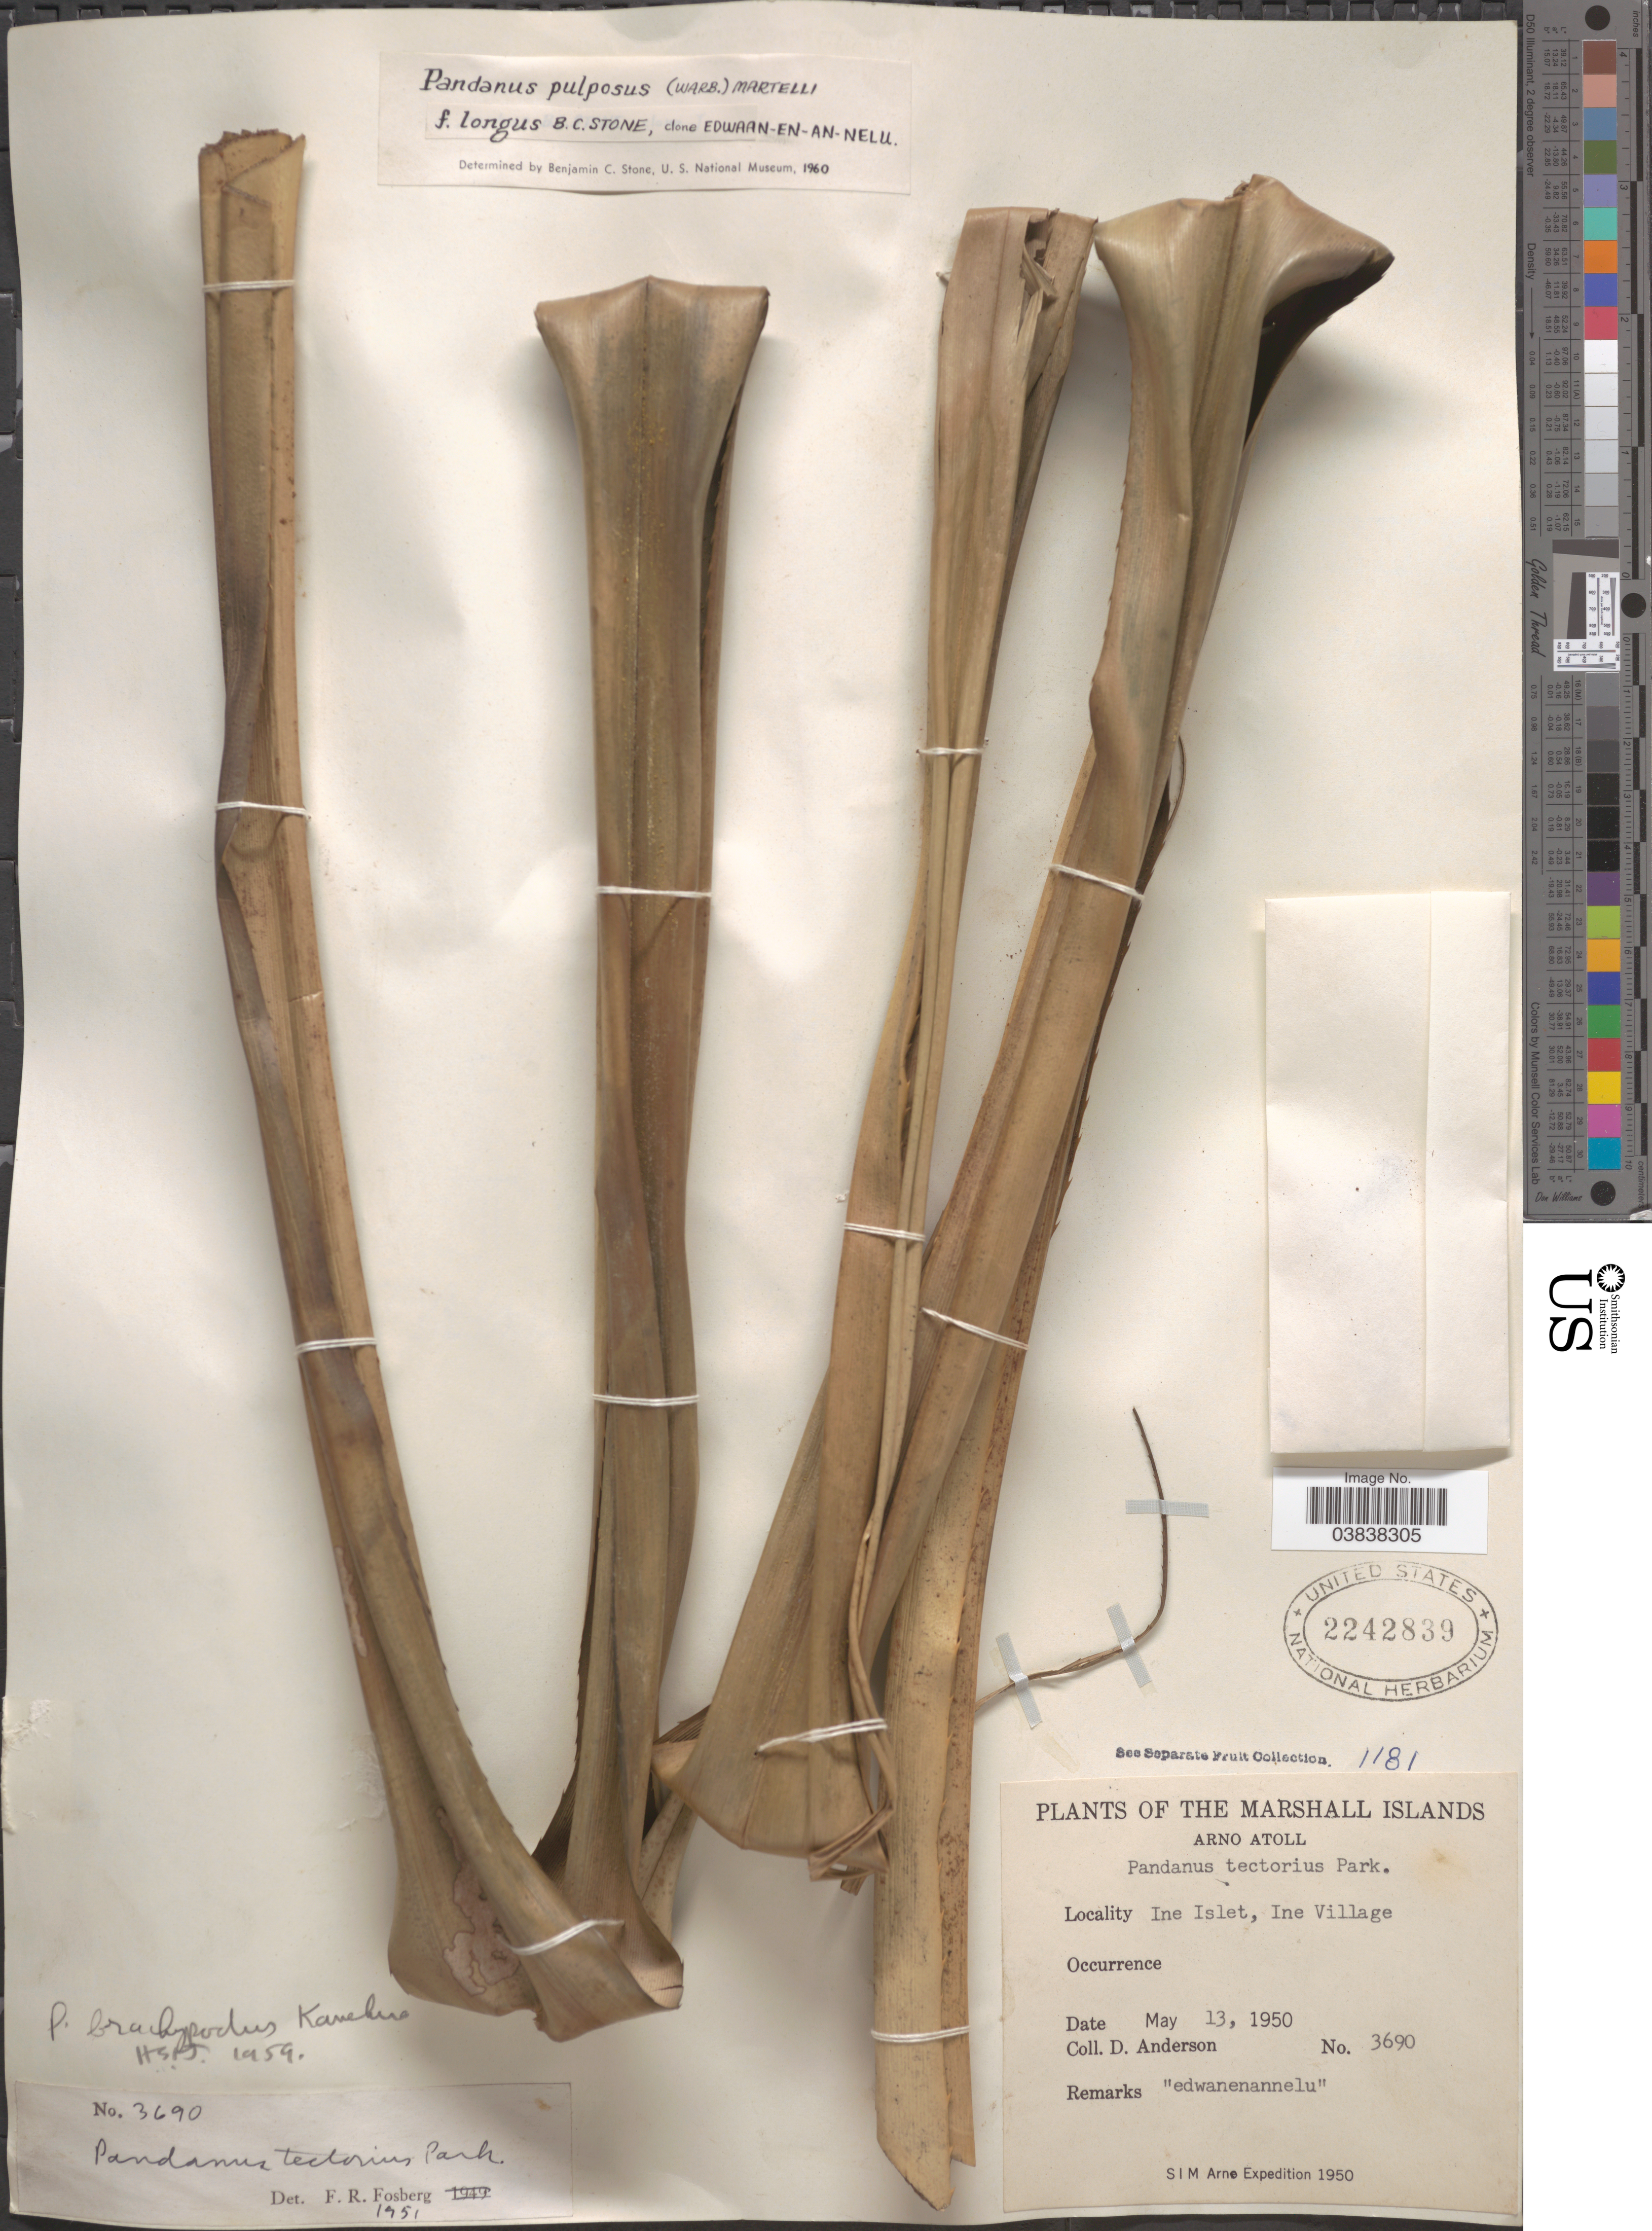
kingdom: Plantae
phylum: Tracheophyta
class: Liliopsida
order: Pandanales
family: Pandanaceae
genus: Pandanus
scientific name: Pandanus pulposus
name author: (Warb.) Martelli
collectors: D. Anderson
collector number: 3690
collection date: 1950-05-13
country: Marshall Islands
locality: Arno Atoll. Ine Islet, Ine Village.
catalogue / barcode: US 2242839